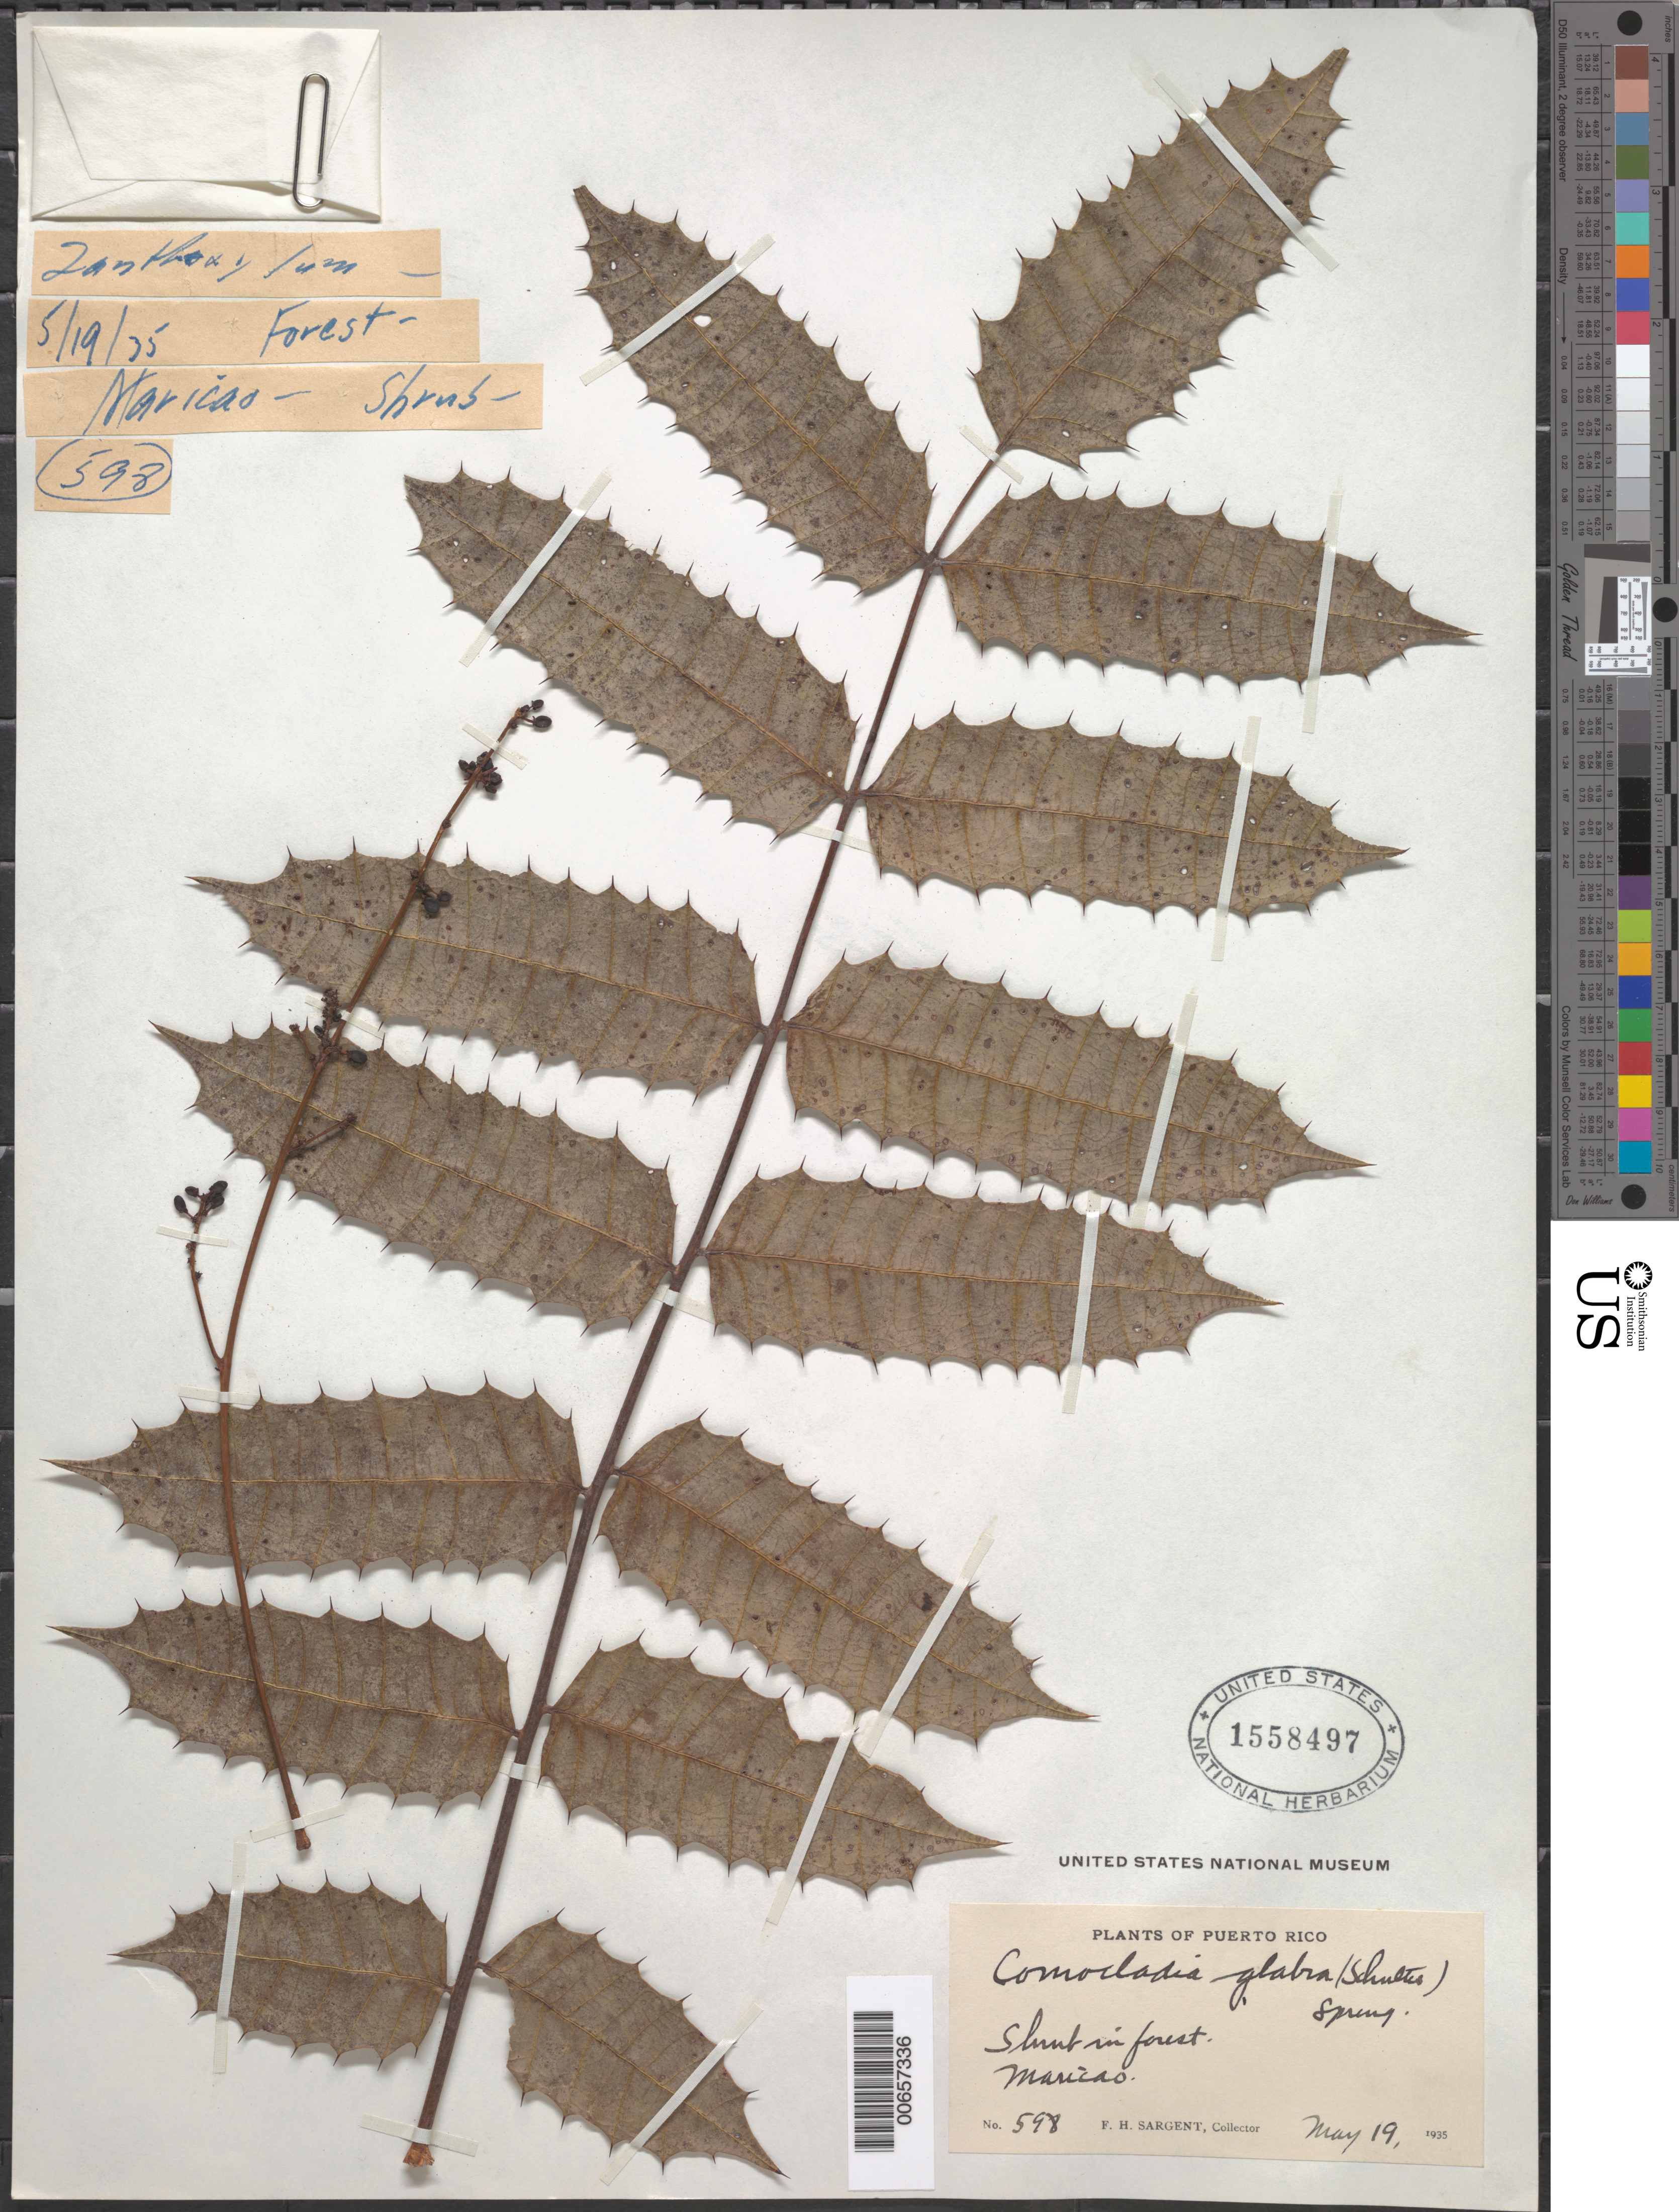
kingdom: Plantae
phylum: Tracheophyta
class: Magnoliopsida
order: Sapindales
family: Anacardiaceae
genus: Comocladia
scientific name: Comocladia glabra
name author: (Schult.) Spreng.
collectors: F. H. Sargent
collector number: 598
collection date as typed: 19 May 1935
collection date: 1935-05-19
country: Puerto Rico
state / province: Maricao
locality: Maricao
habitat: Forest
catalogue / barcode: US 1558497